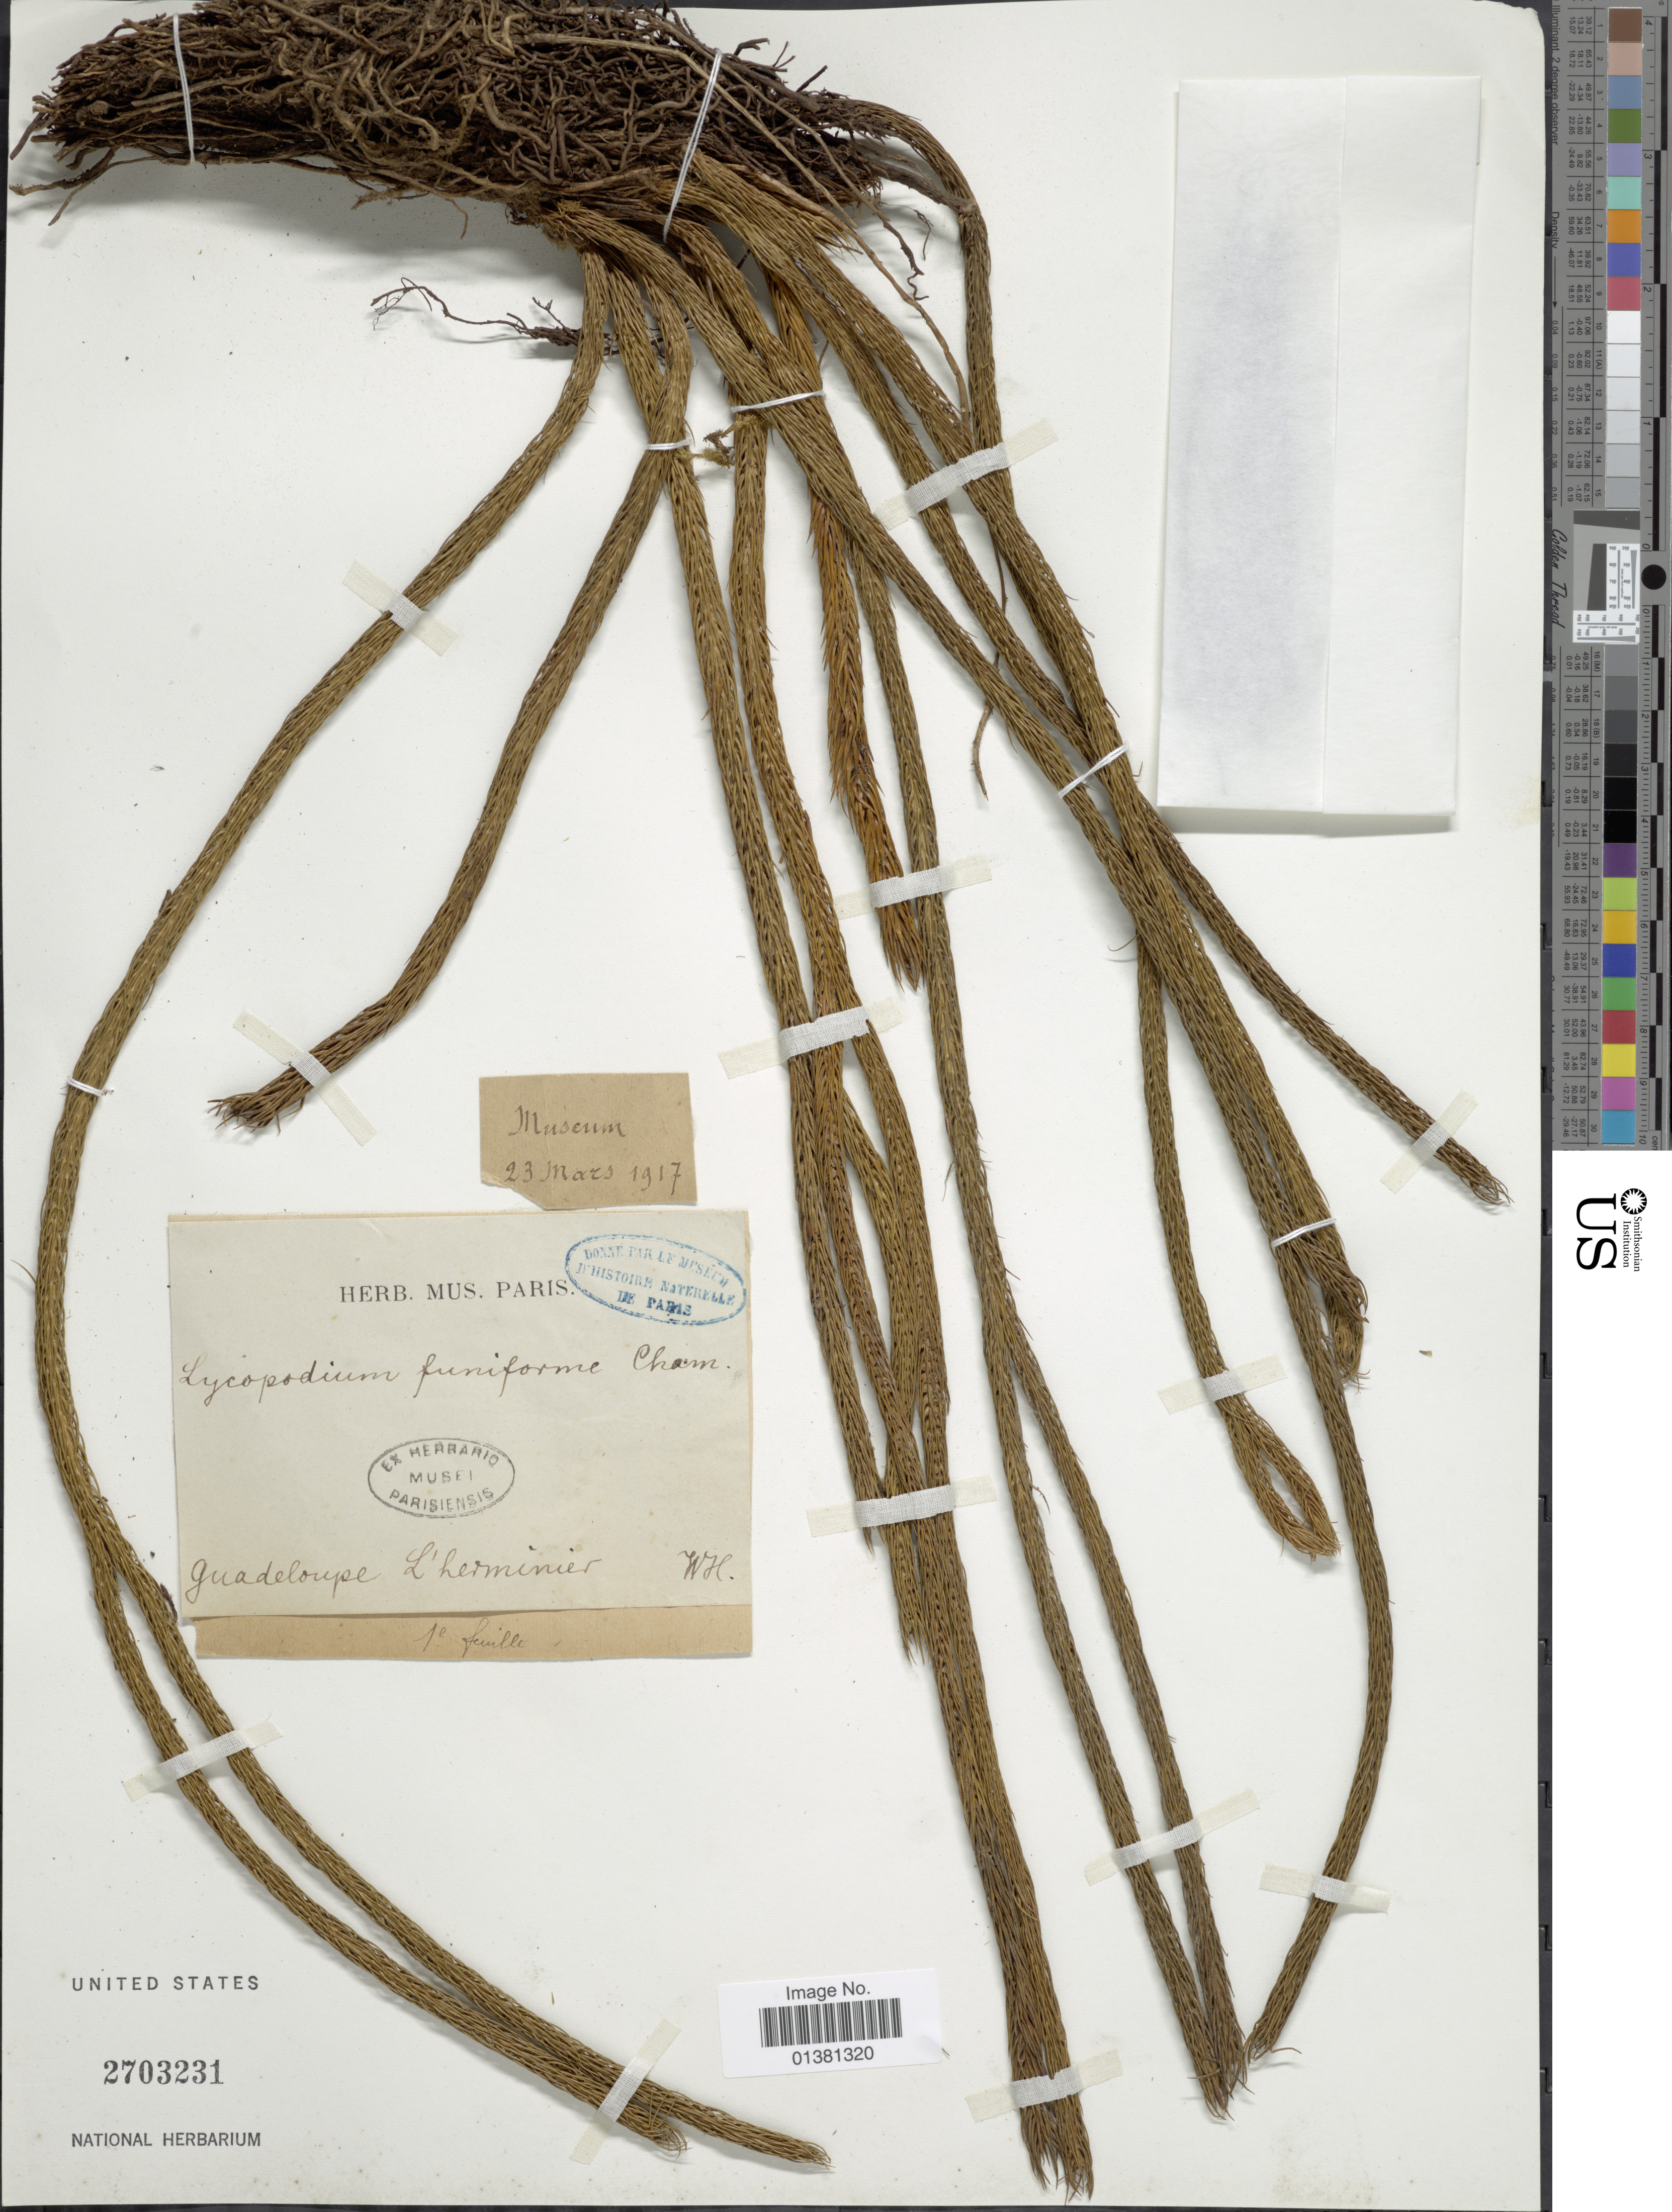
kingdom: Plantae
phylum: Tracheophyta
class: Lycopodiopsida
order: Lycopodiales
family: Lycopodiaceae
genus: Phlegmariurus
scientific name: Phlegmariurus funiformis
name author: (Cham. & Spring) B. Øllg.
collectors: F. L'Herminier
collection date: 1917-03-23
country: Guadeloupe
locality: Museum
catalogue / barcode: US 2703231